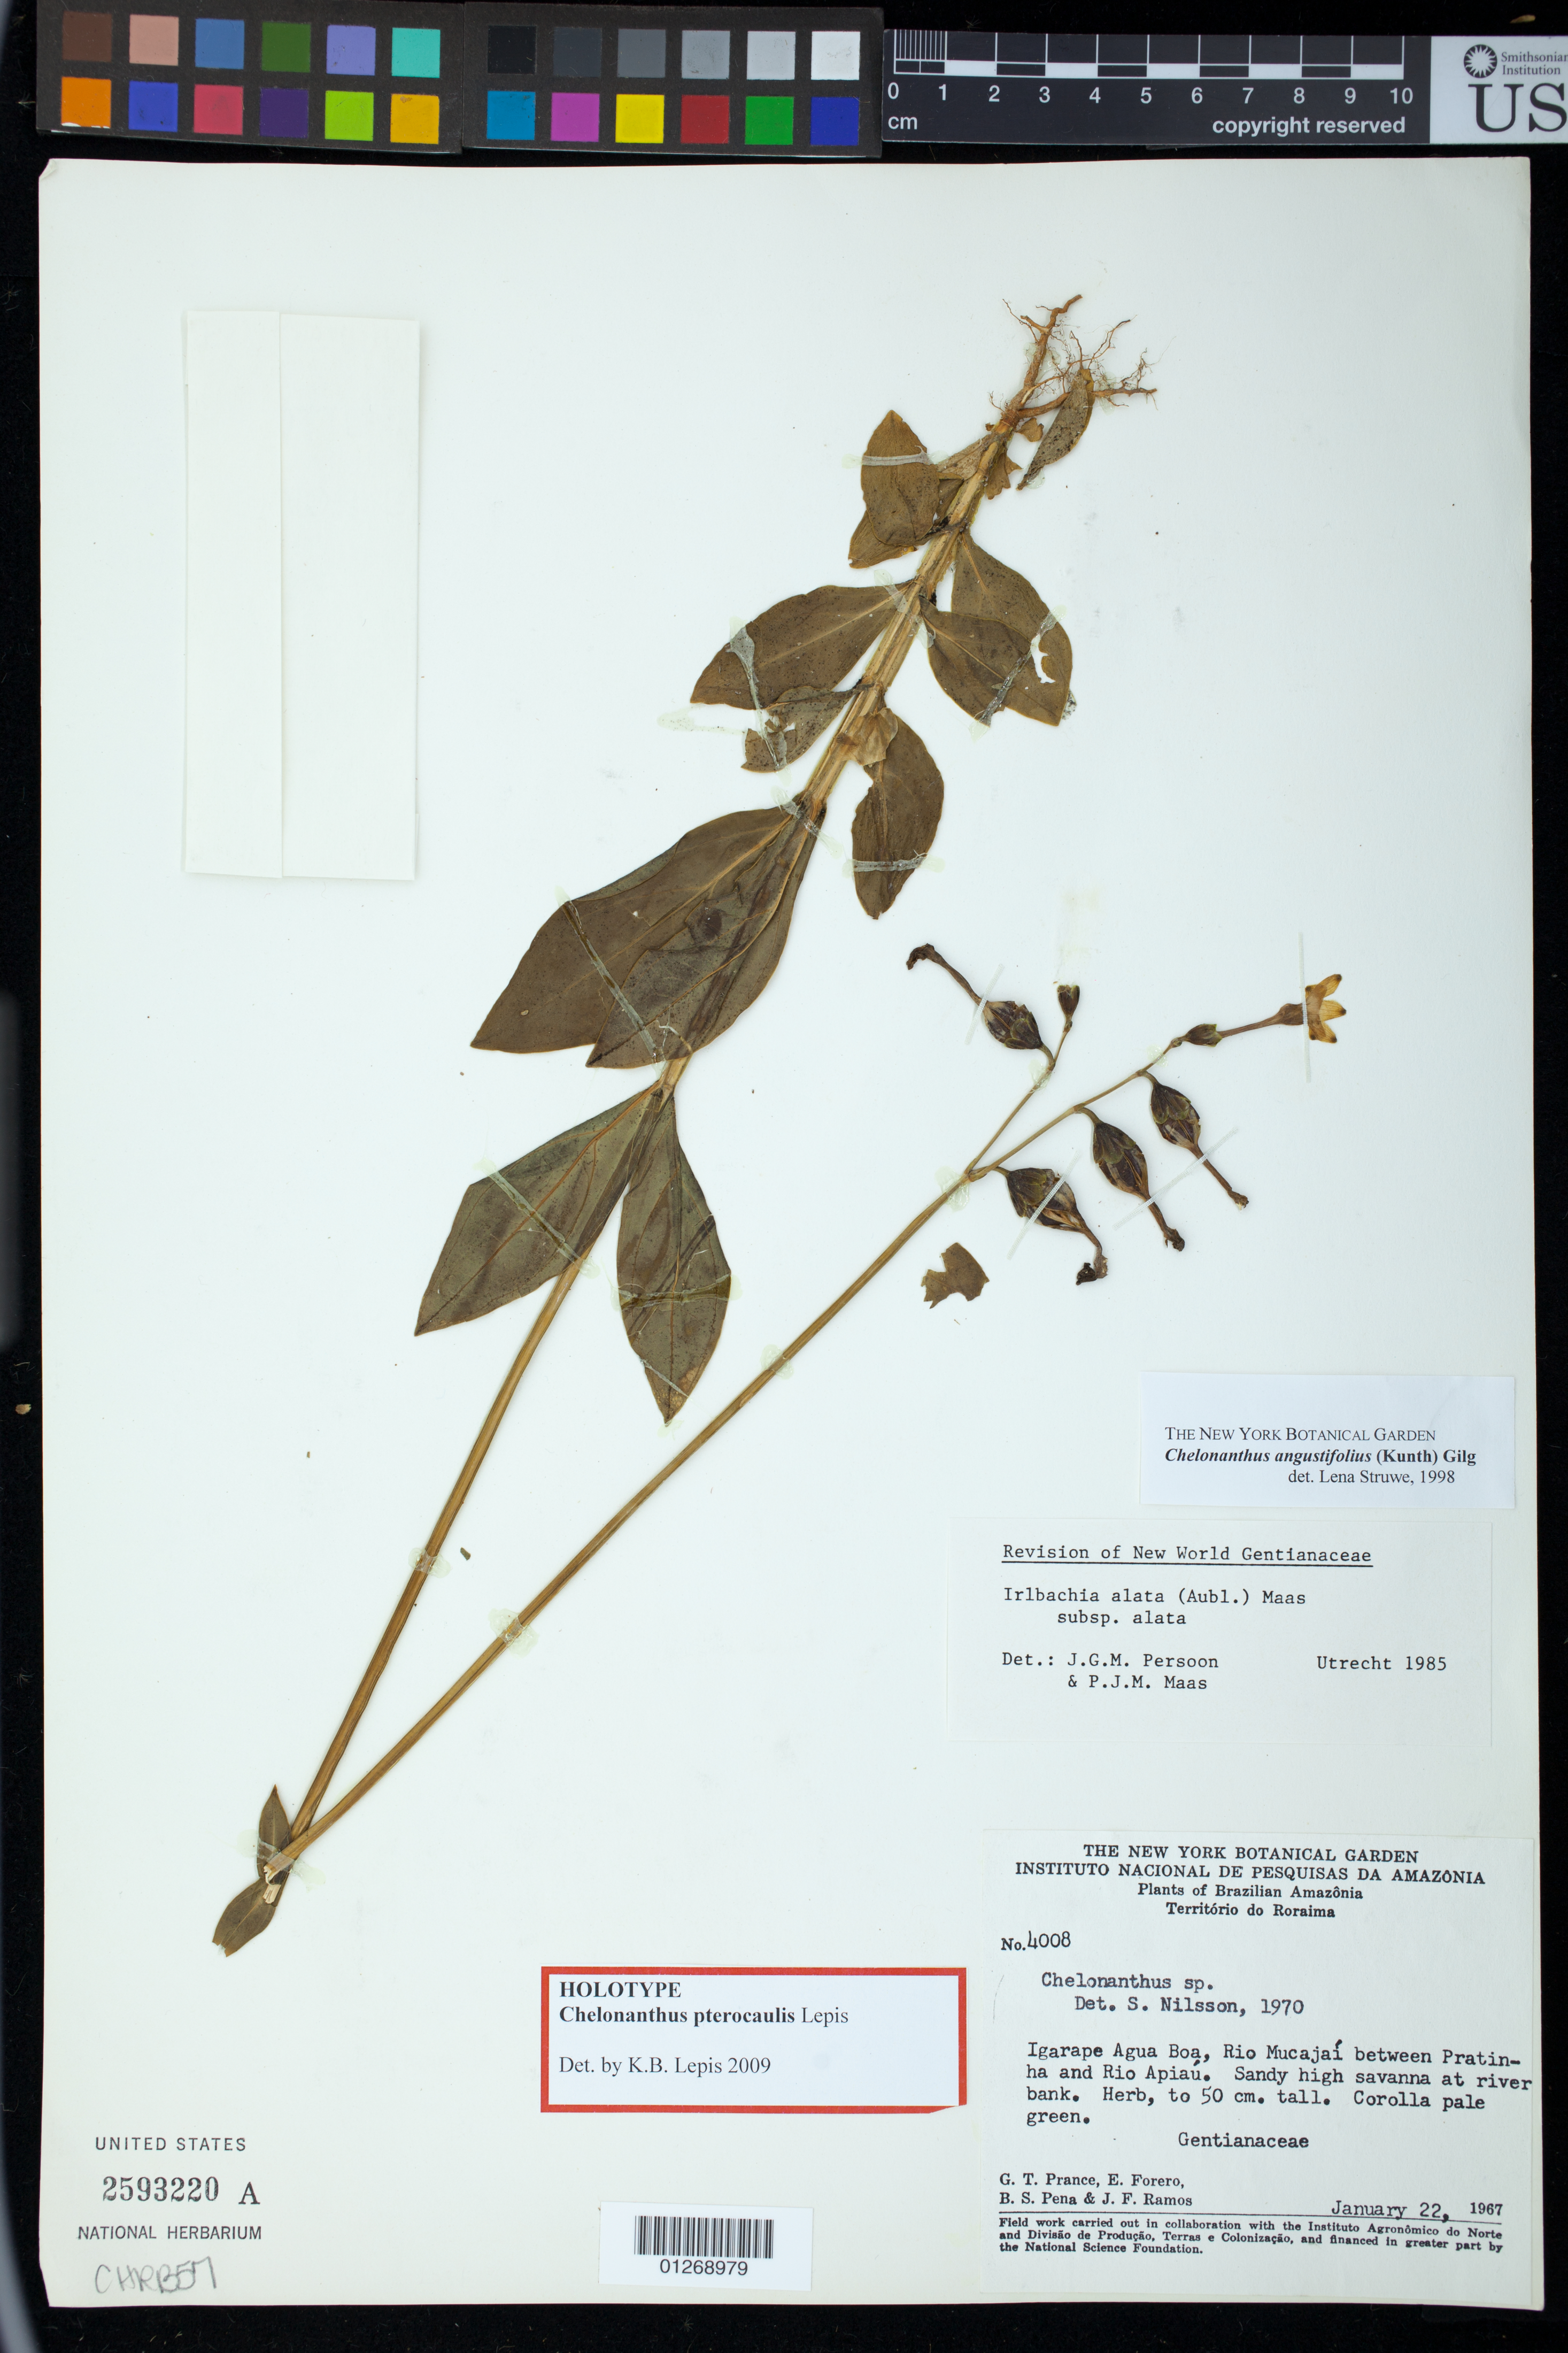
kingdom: Plantae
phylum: Tracheophyta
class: Magnoliopsida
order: Gentianales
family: Gentianaceae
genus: Chelonanthus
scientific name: Chelonanthus pterocaulis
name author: Lepis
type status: Holotype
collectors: G. T. Prance, E. Forero, B. S. Pena & J. F. Ramos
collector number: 4008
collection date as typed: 22 Jan 1967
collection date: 1967-01-22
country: Brazil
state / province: Roraima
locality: Território do Roraima. Igarape Agua Boa, Rio Mucajaí, between Pratinha and Rio Apiaú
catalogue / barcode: US 2593220A